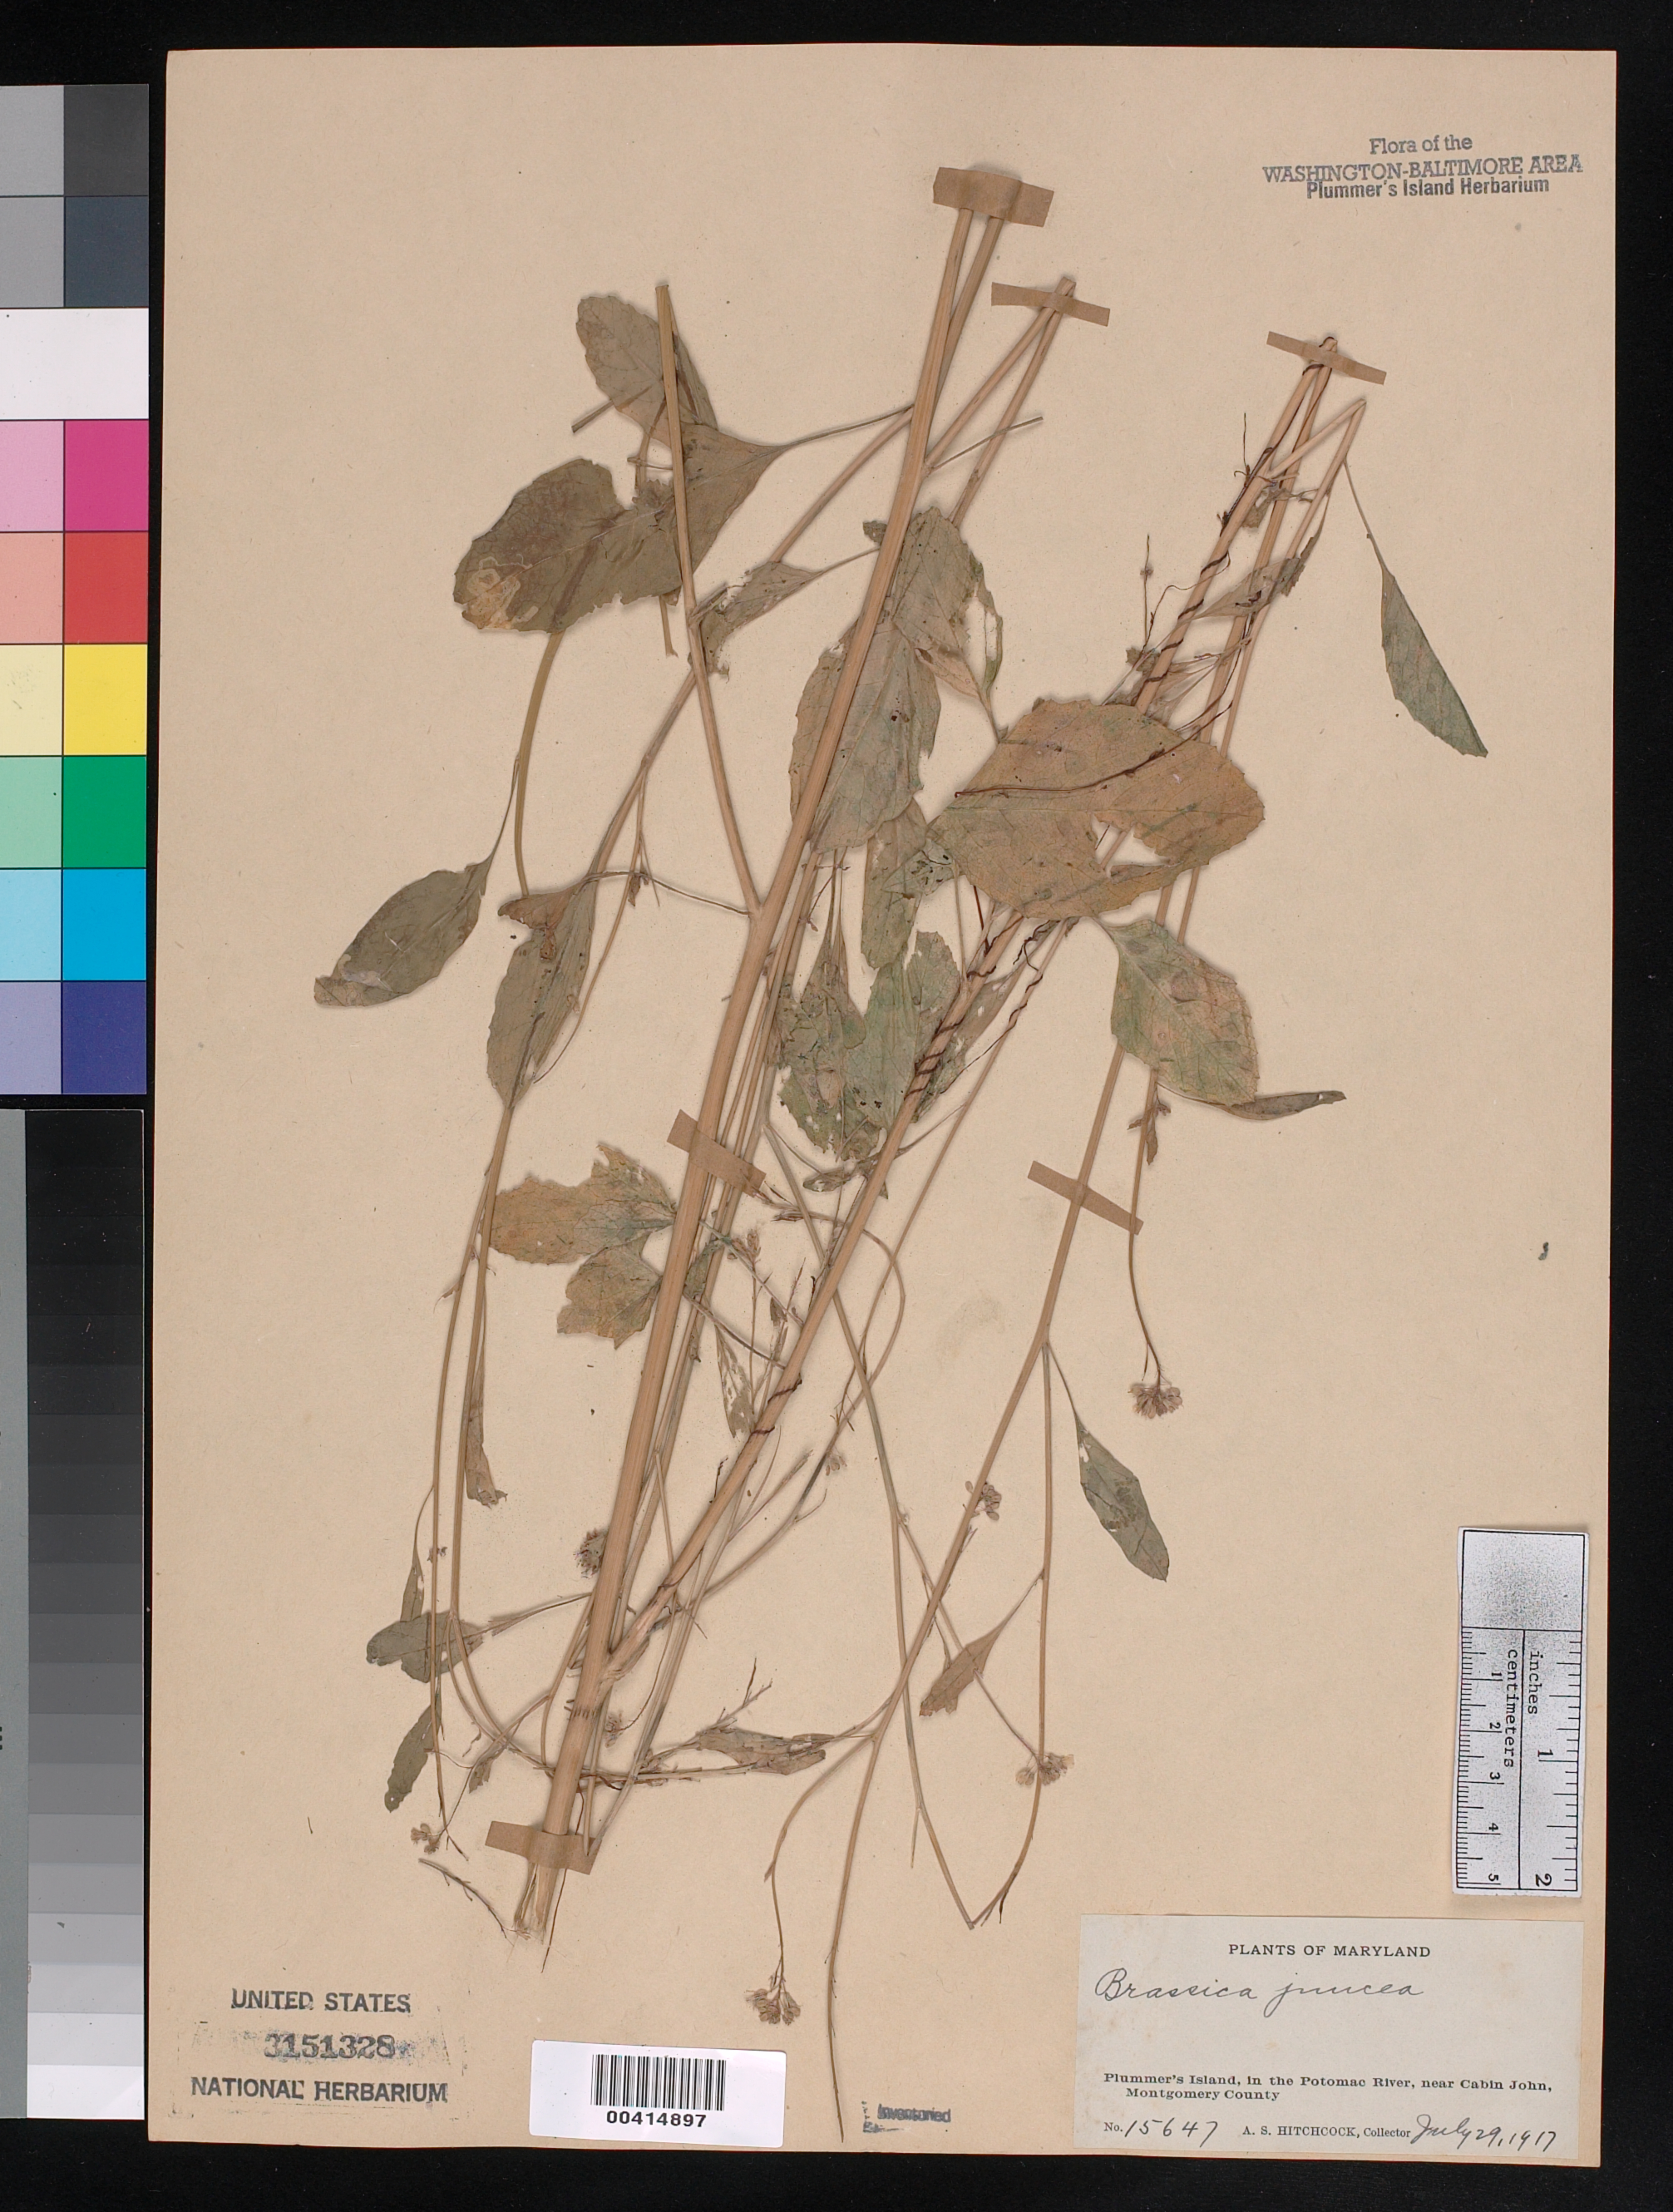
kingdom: Plantae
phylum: Tracheophyta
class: Magnoliopsida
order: Brassicales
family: Brassicaceae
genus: Brassica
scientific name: Brassica juncea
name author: (L.) Czern.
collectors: A. S. Hitchcock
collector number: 15647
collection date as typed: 29 Jul 1917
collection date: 1917-07-29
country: United States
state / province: Maryland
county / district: Montgomery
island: Plummers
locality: Plummer's Island C. & O. Canal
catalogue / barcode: US 3151328